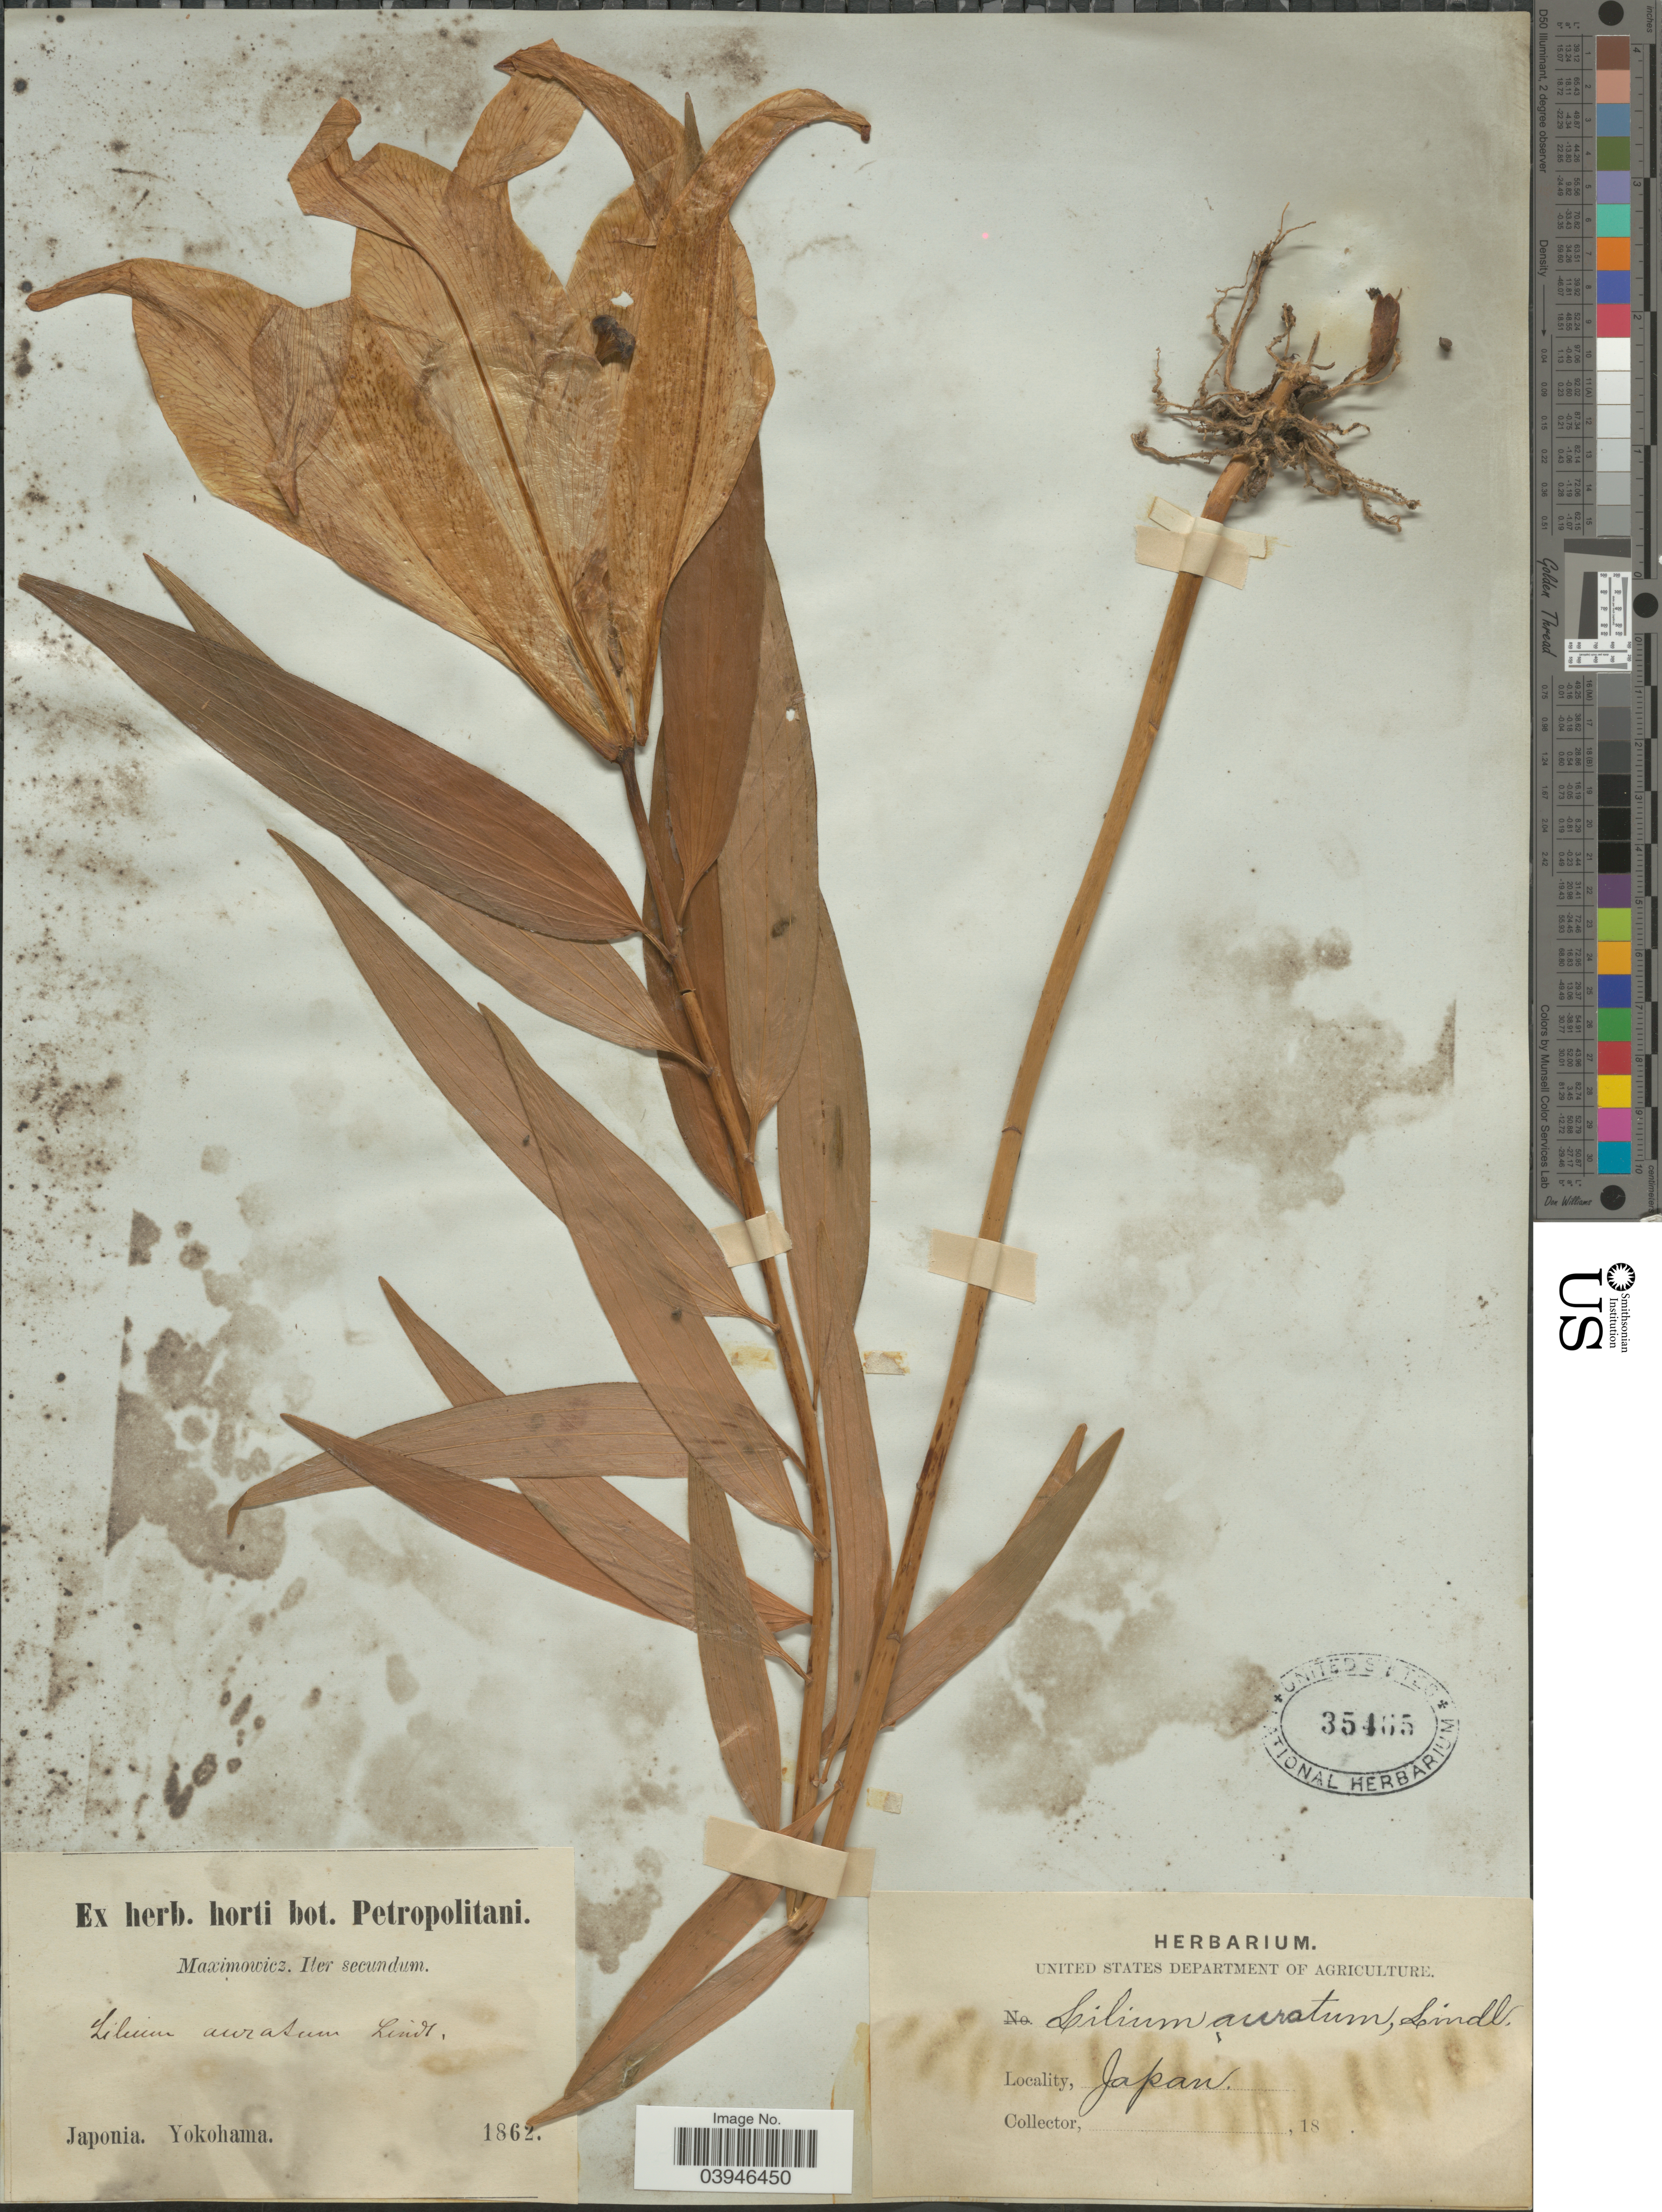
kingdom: Plantae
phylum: Tracheophyta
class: Liliopsida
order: Liliales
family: Liliaceae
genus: Lilium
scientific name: Lilium auratum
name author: Lindl.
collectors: Maximowicz, --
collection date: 1862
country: Japan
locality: Yokohama.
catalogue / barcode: US 35465